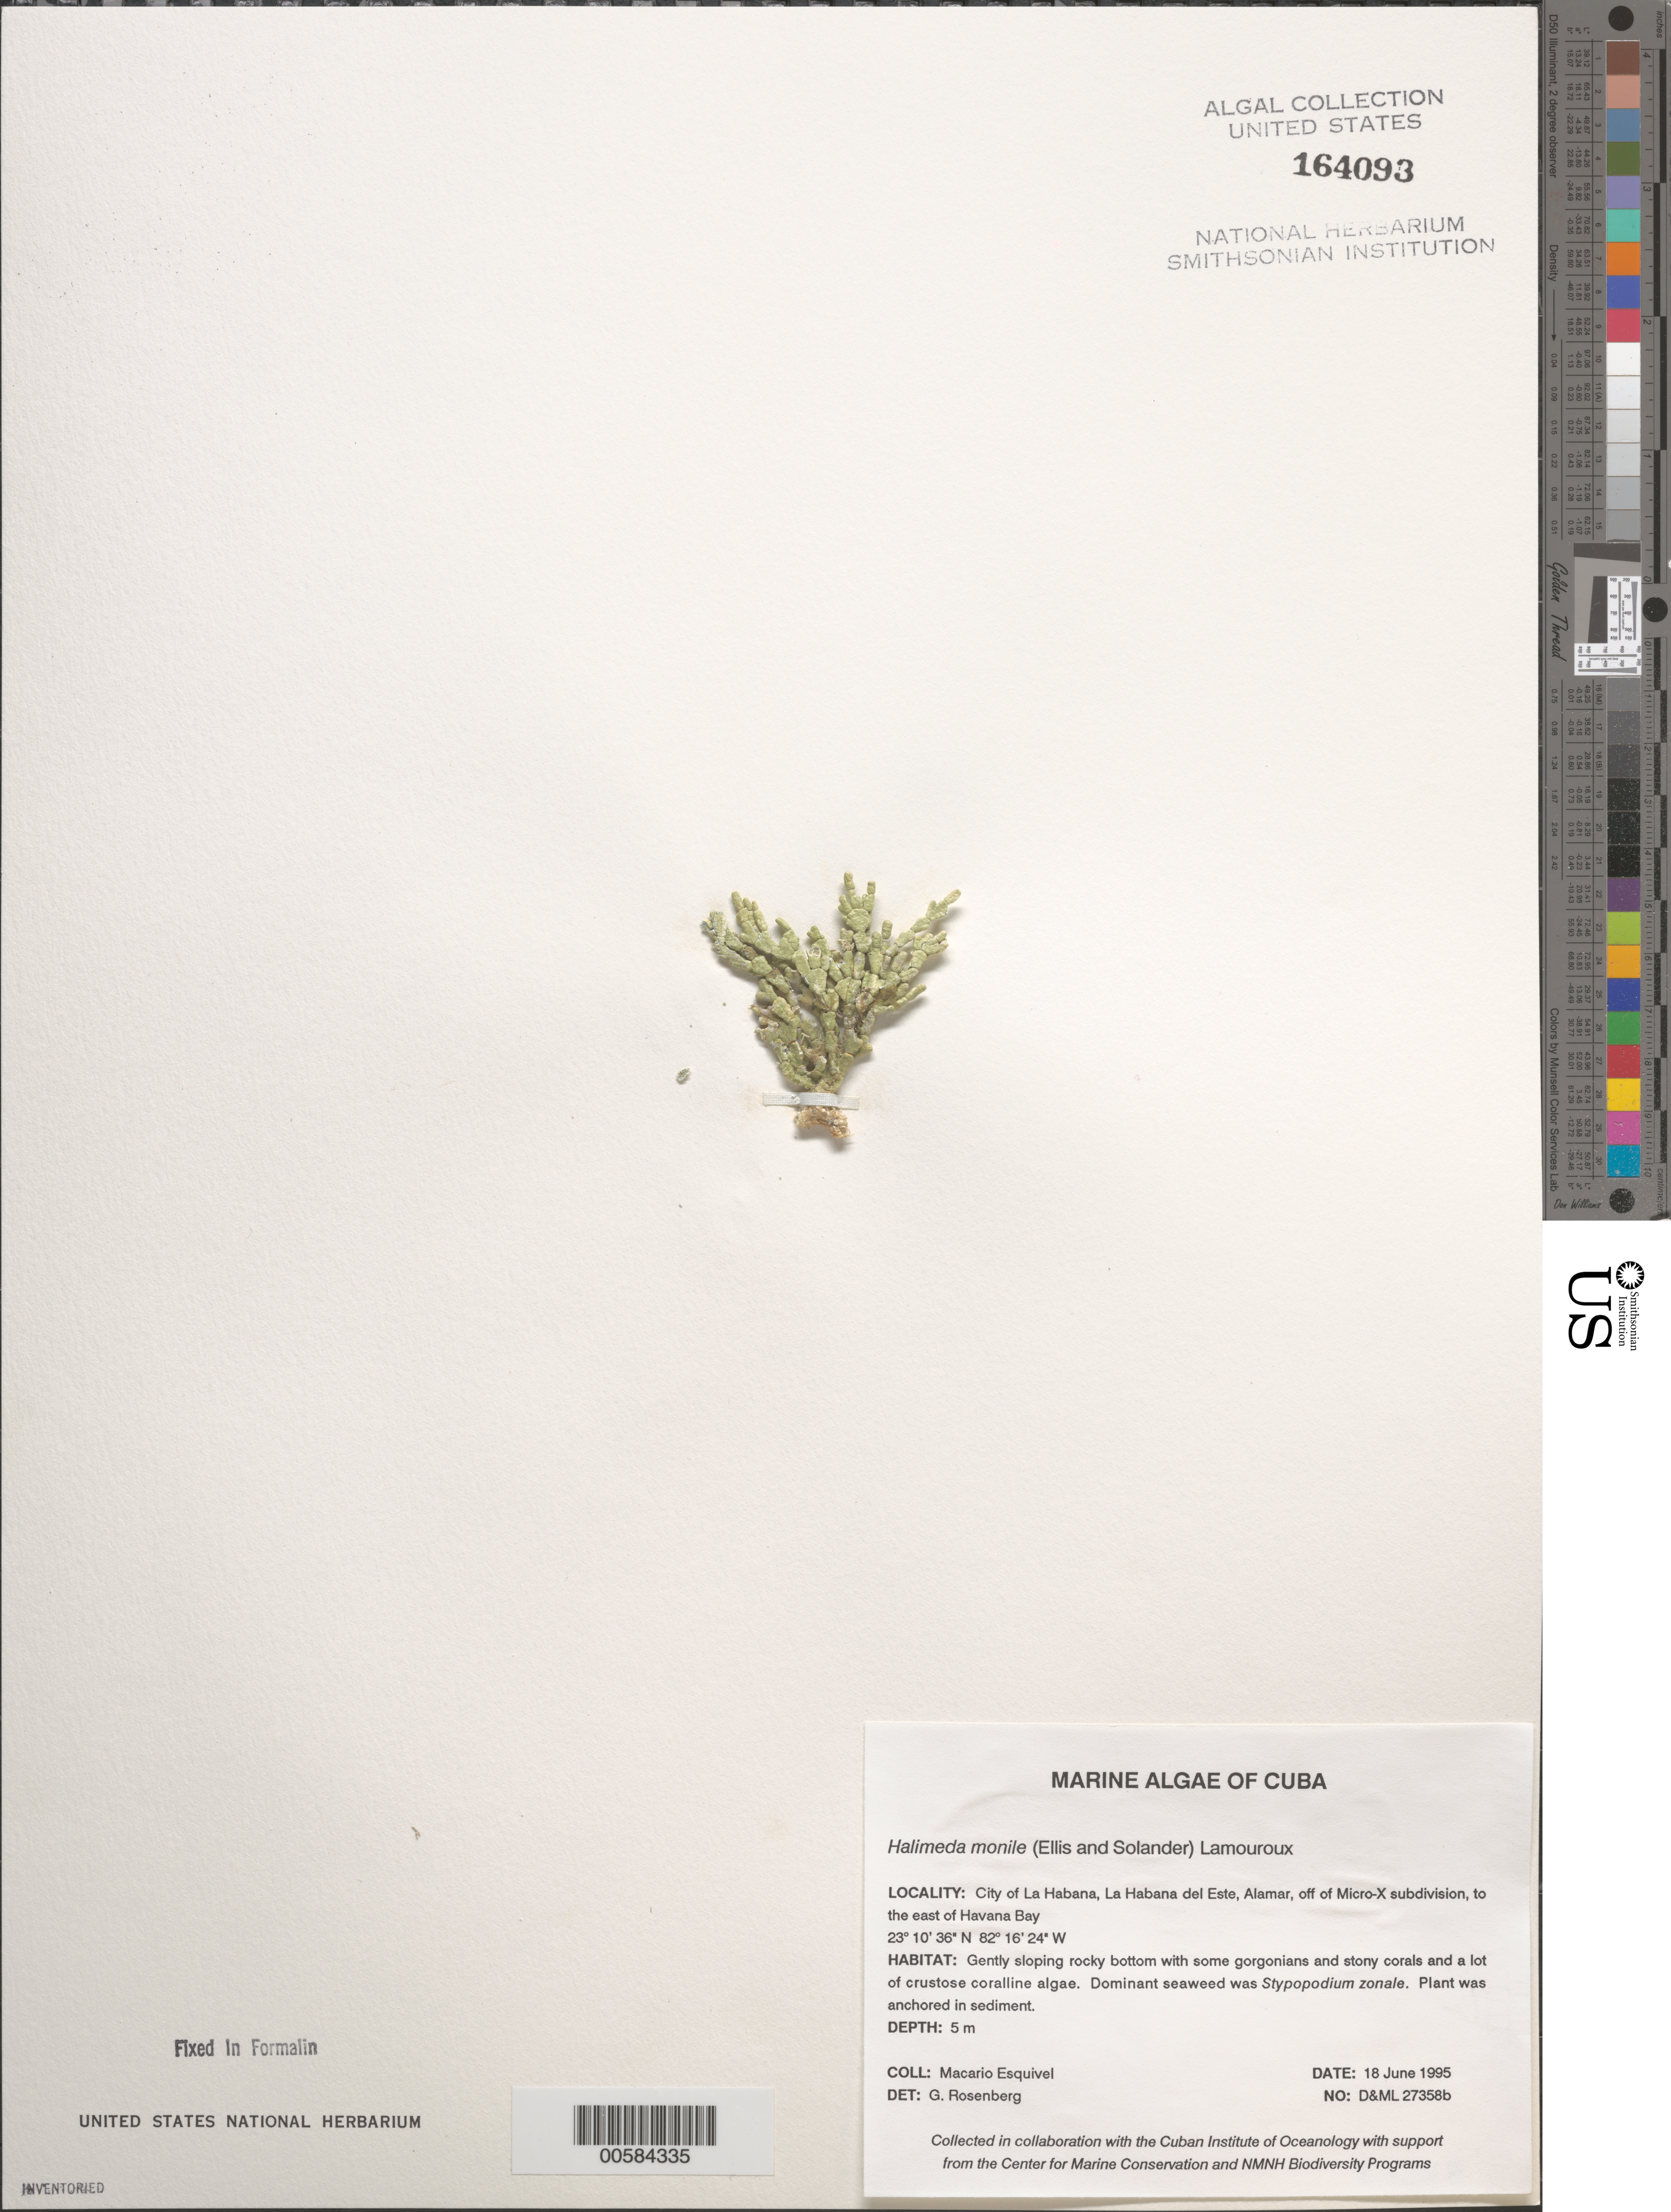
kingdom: Plantae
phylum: Chlorophyta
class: Ulvophyceae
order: Bryopsidales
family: Halimedaceae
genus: Halimeda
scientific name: Halimeda monile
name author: (J. Ellis & Sol.) J.V.Lamouroux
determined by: Rosenberg, G.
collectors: M. Esquivel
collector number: D&ML 27358b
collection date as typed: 18 Jun 1995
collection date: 1995-06-18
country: Cuba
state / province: La Habana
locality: La Habana, La Habana del Este, Alamar, east of Havana Bay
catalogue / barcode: US 164093